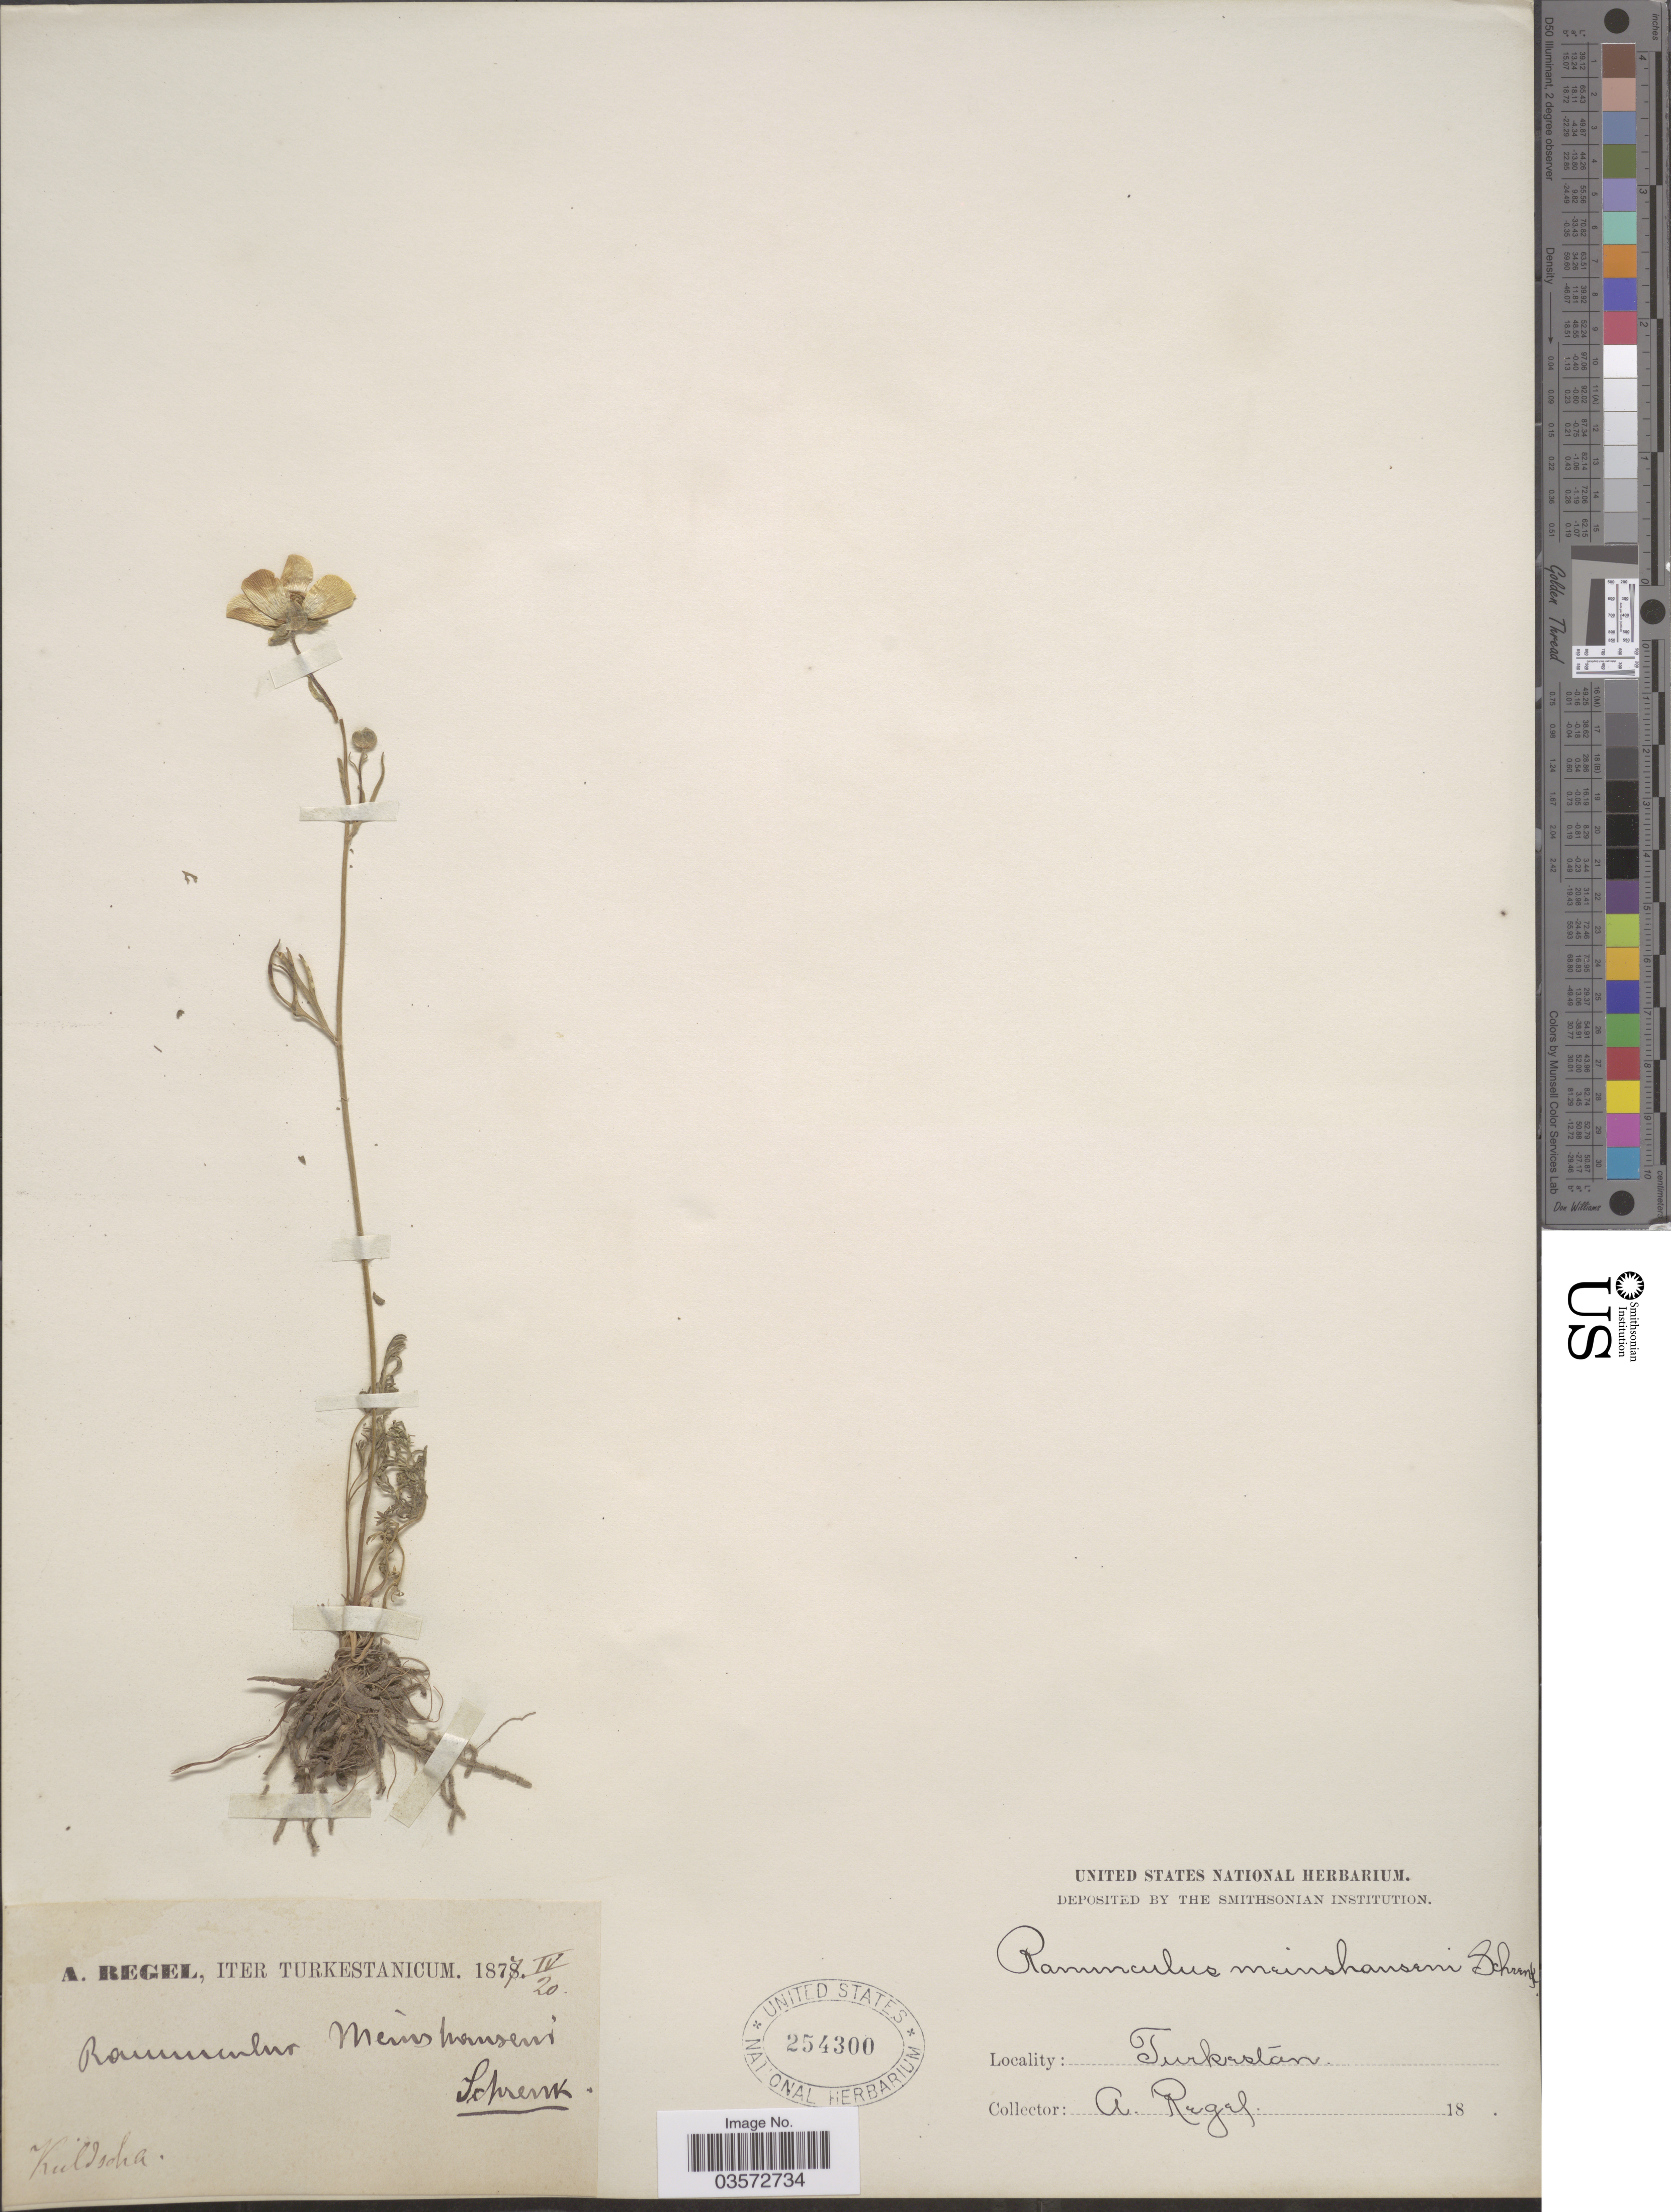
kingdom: Plantae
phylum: Tracheophyta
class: Magnoliopsida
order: Ranunculales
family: Ranunculaceae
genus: Ranunculus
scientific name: Ranunculus meinshausenii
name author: Schrenk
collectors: A. Regel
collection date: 1877-04-20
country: China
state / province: Xinjiang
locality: Turkestan. Kuldscha.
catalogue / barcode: US 254300